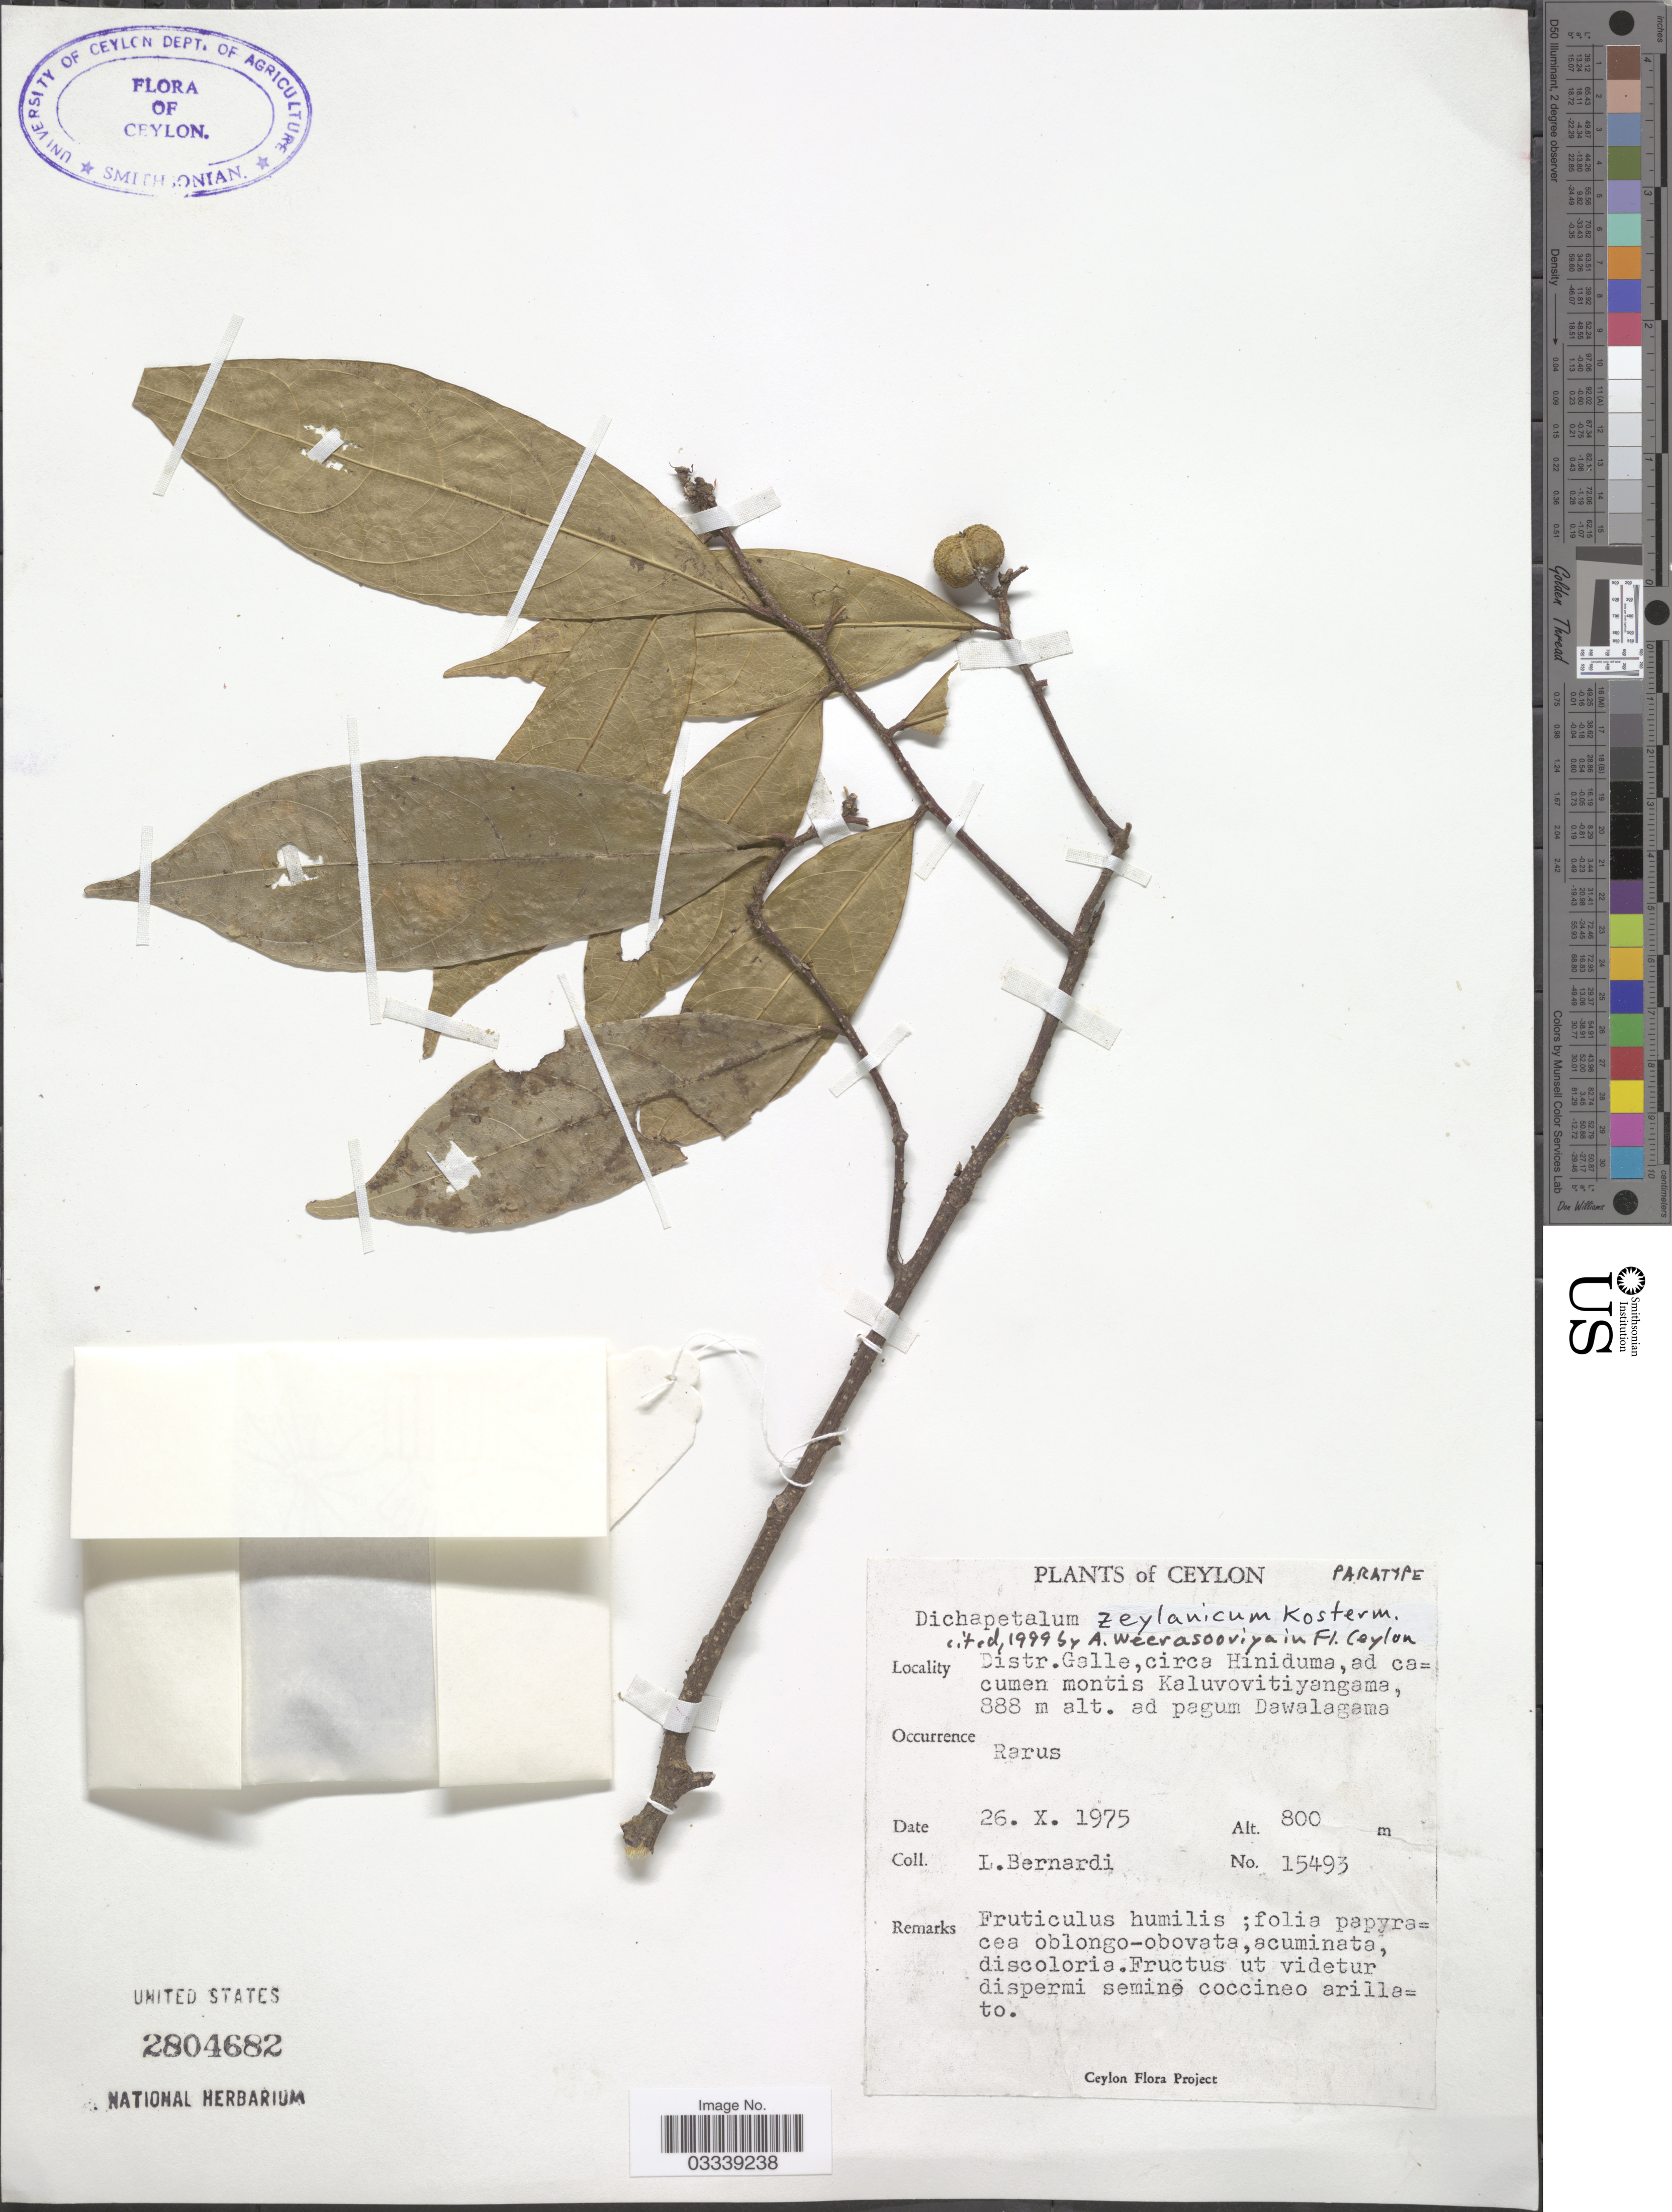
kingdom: Plantae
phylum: Tracheophyta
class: Magnoliopsida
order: Malpighiales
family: Dichapetalaceae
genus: Dichapetalum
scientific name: Dichapetalum zeylanicum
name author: Kosterm.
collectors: L. Bernardi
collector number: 15493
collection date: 1975-10-26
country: Sri Lanka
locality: Ceylon. Distr. Galle, circa Hiniduma, ad cacumen montis Kaluvovitiyangama, ad pagum Dawalagama.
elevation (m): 800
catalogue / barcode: US 2804682